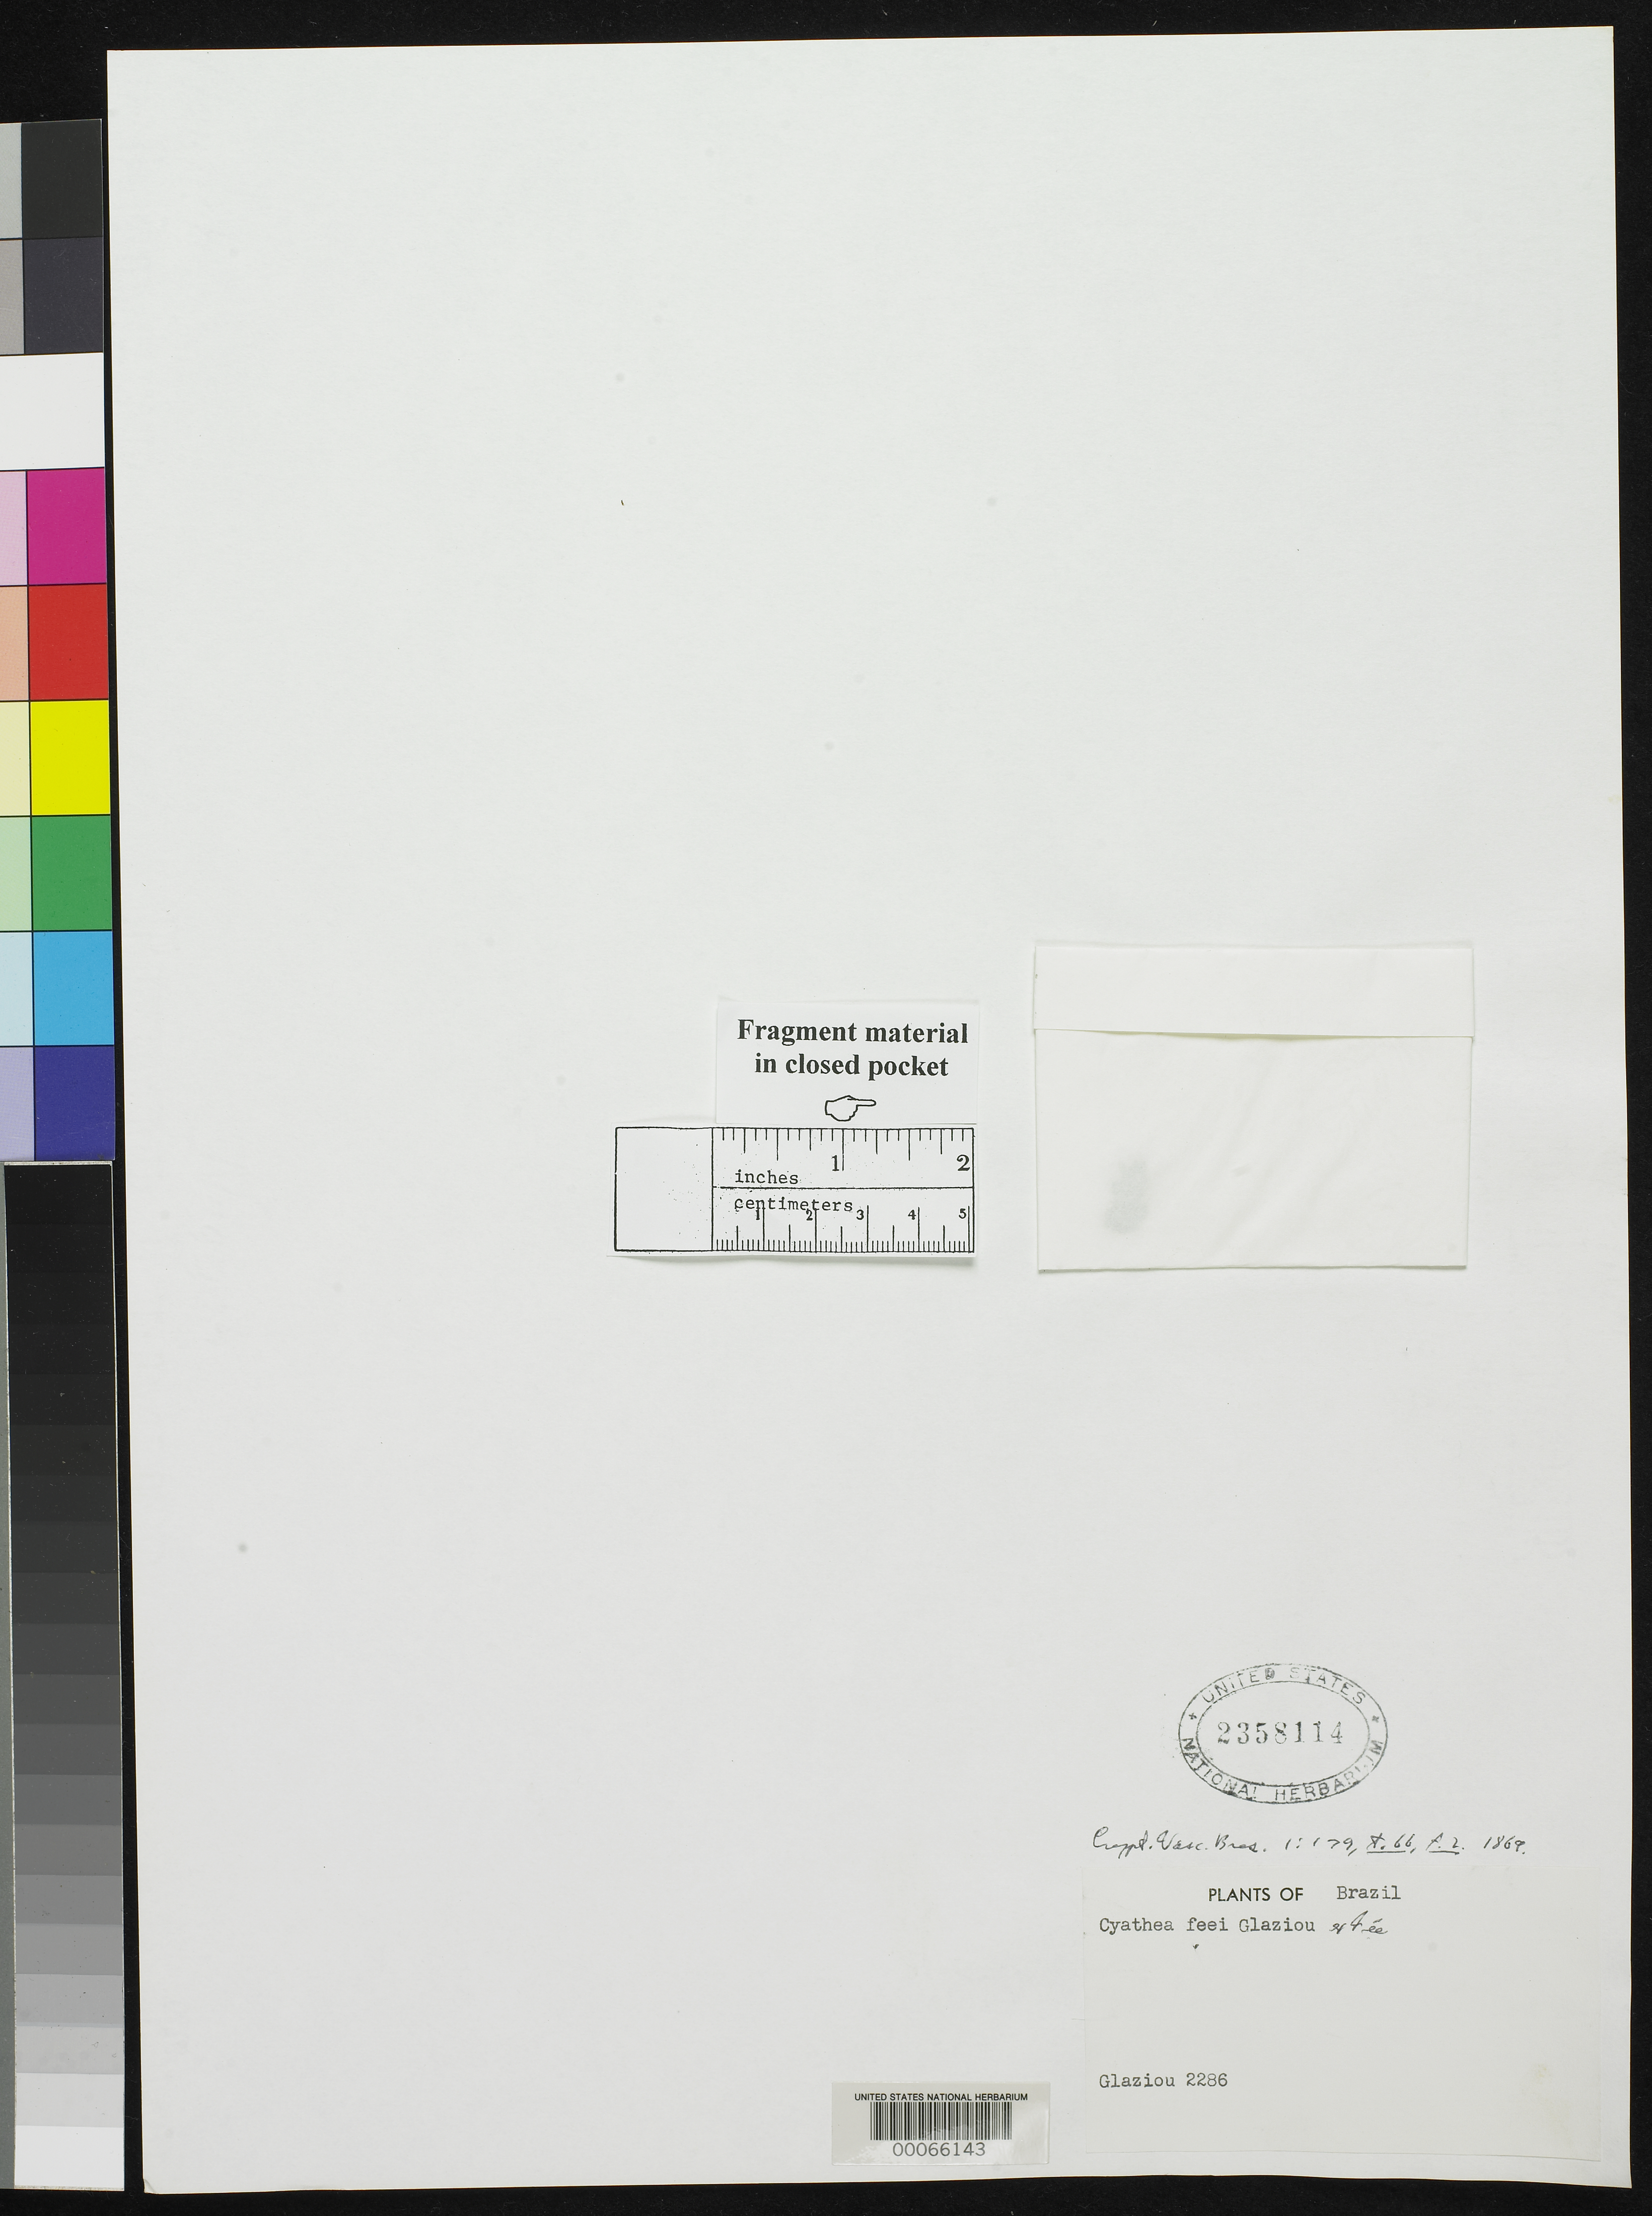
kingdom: Plantae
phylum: Tracheophyta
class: Polypodiopsida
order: Cyatheales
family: Cyatheaceae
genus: Cyathea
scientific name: Cyathea feei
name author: Glaz. ex Fée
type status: Type Fragment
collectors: A. F. M. Glaziou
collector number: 2286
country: Brazil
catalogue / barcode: US 2358114